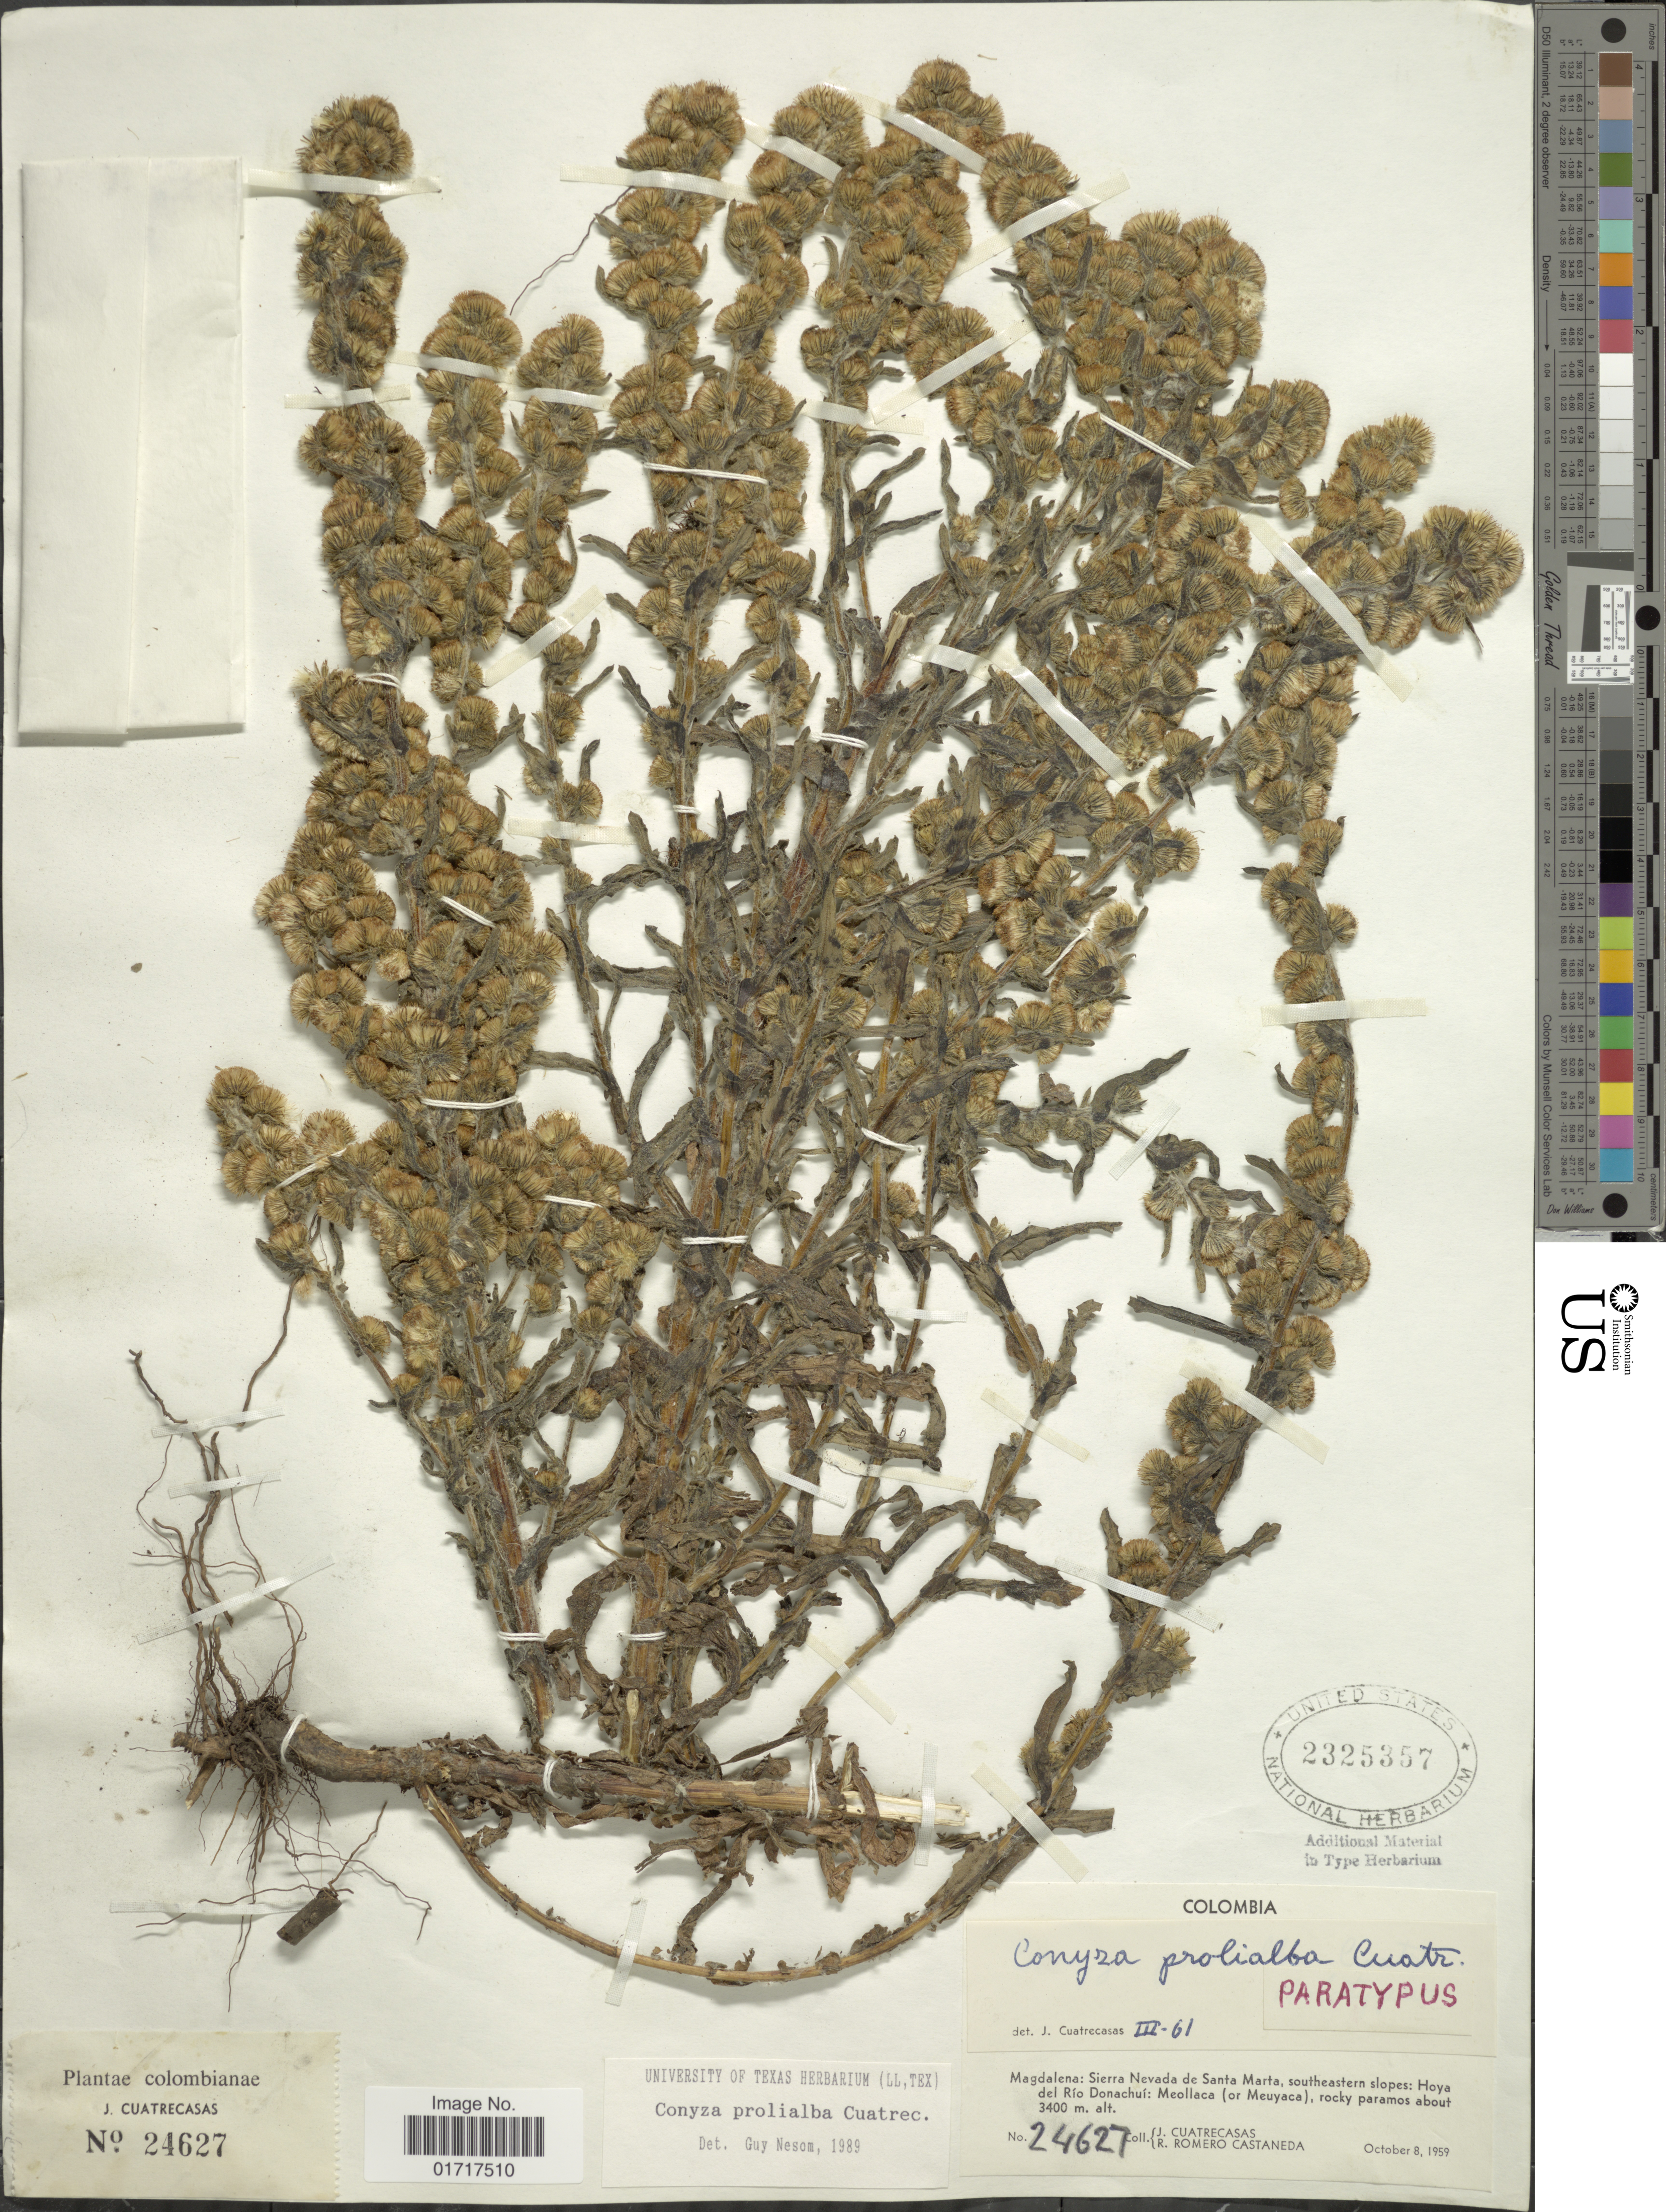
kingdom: Plantae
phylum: Tracheophyta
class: Magnoliopsida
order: Asterales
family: Asteraceae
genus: Conyza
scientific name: Conyza prolialba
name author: Cuatrec.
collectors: J. Cuatrecasas & R. Romero Castañeda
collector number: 24627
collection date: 1959-10-08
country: Colombia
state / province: Magdalena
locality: Magdalena: Sierra Nevada de Santa Marta, southeastern slopes: Hoya del Rio Donachui, Meollaca (or Meuyaca).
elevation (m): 3400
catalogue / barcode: US 2325357